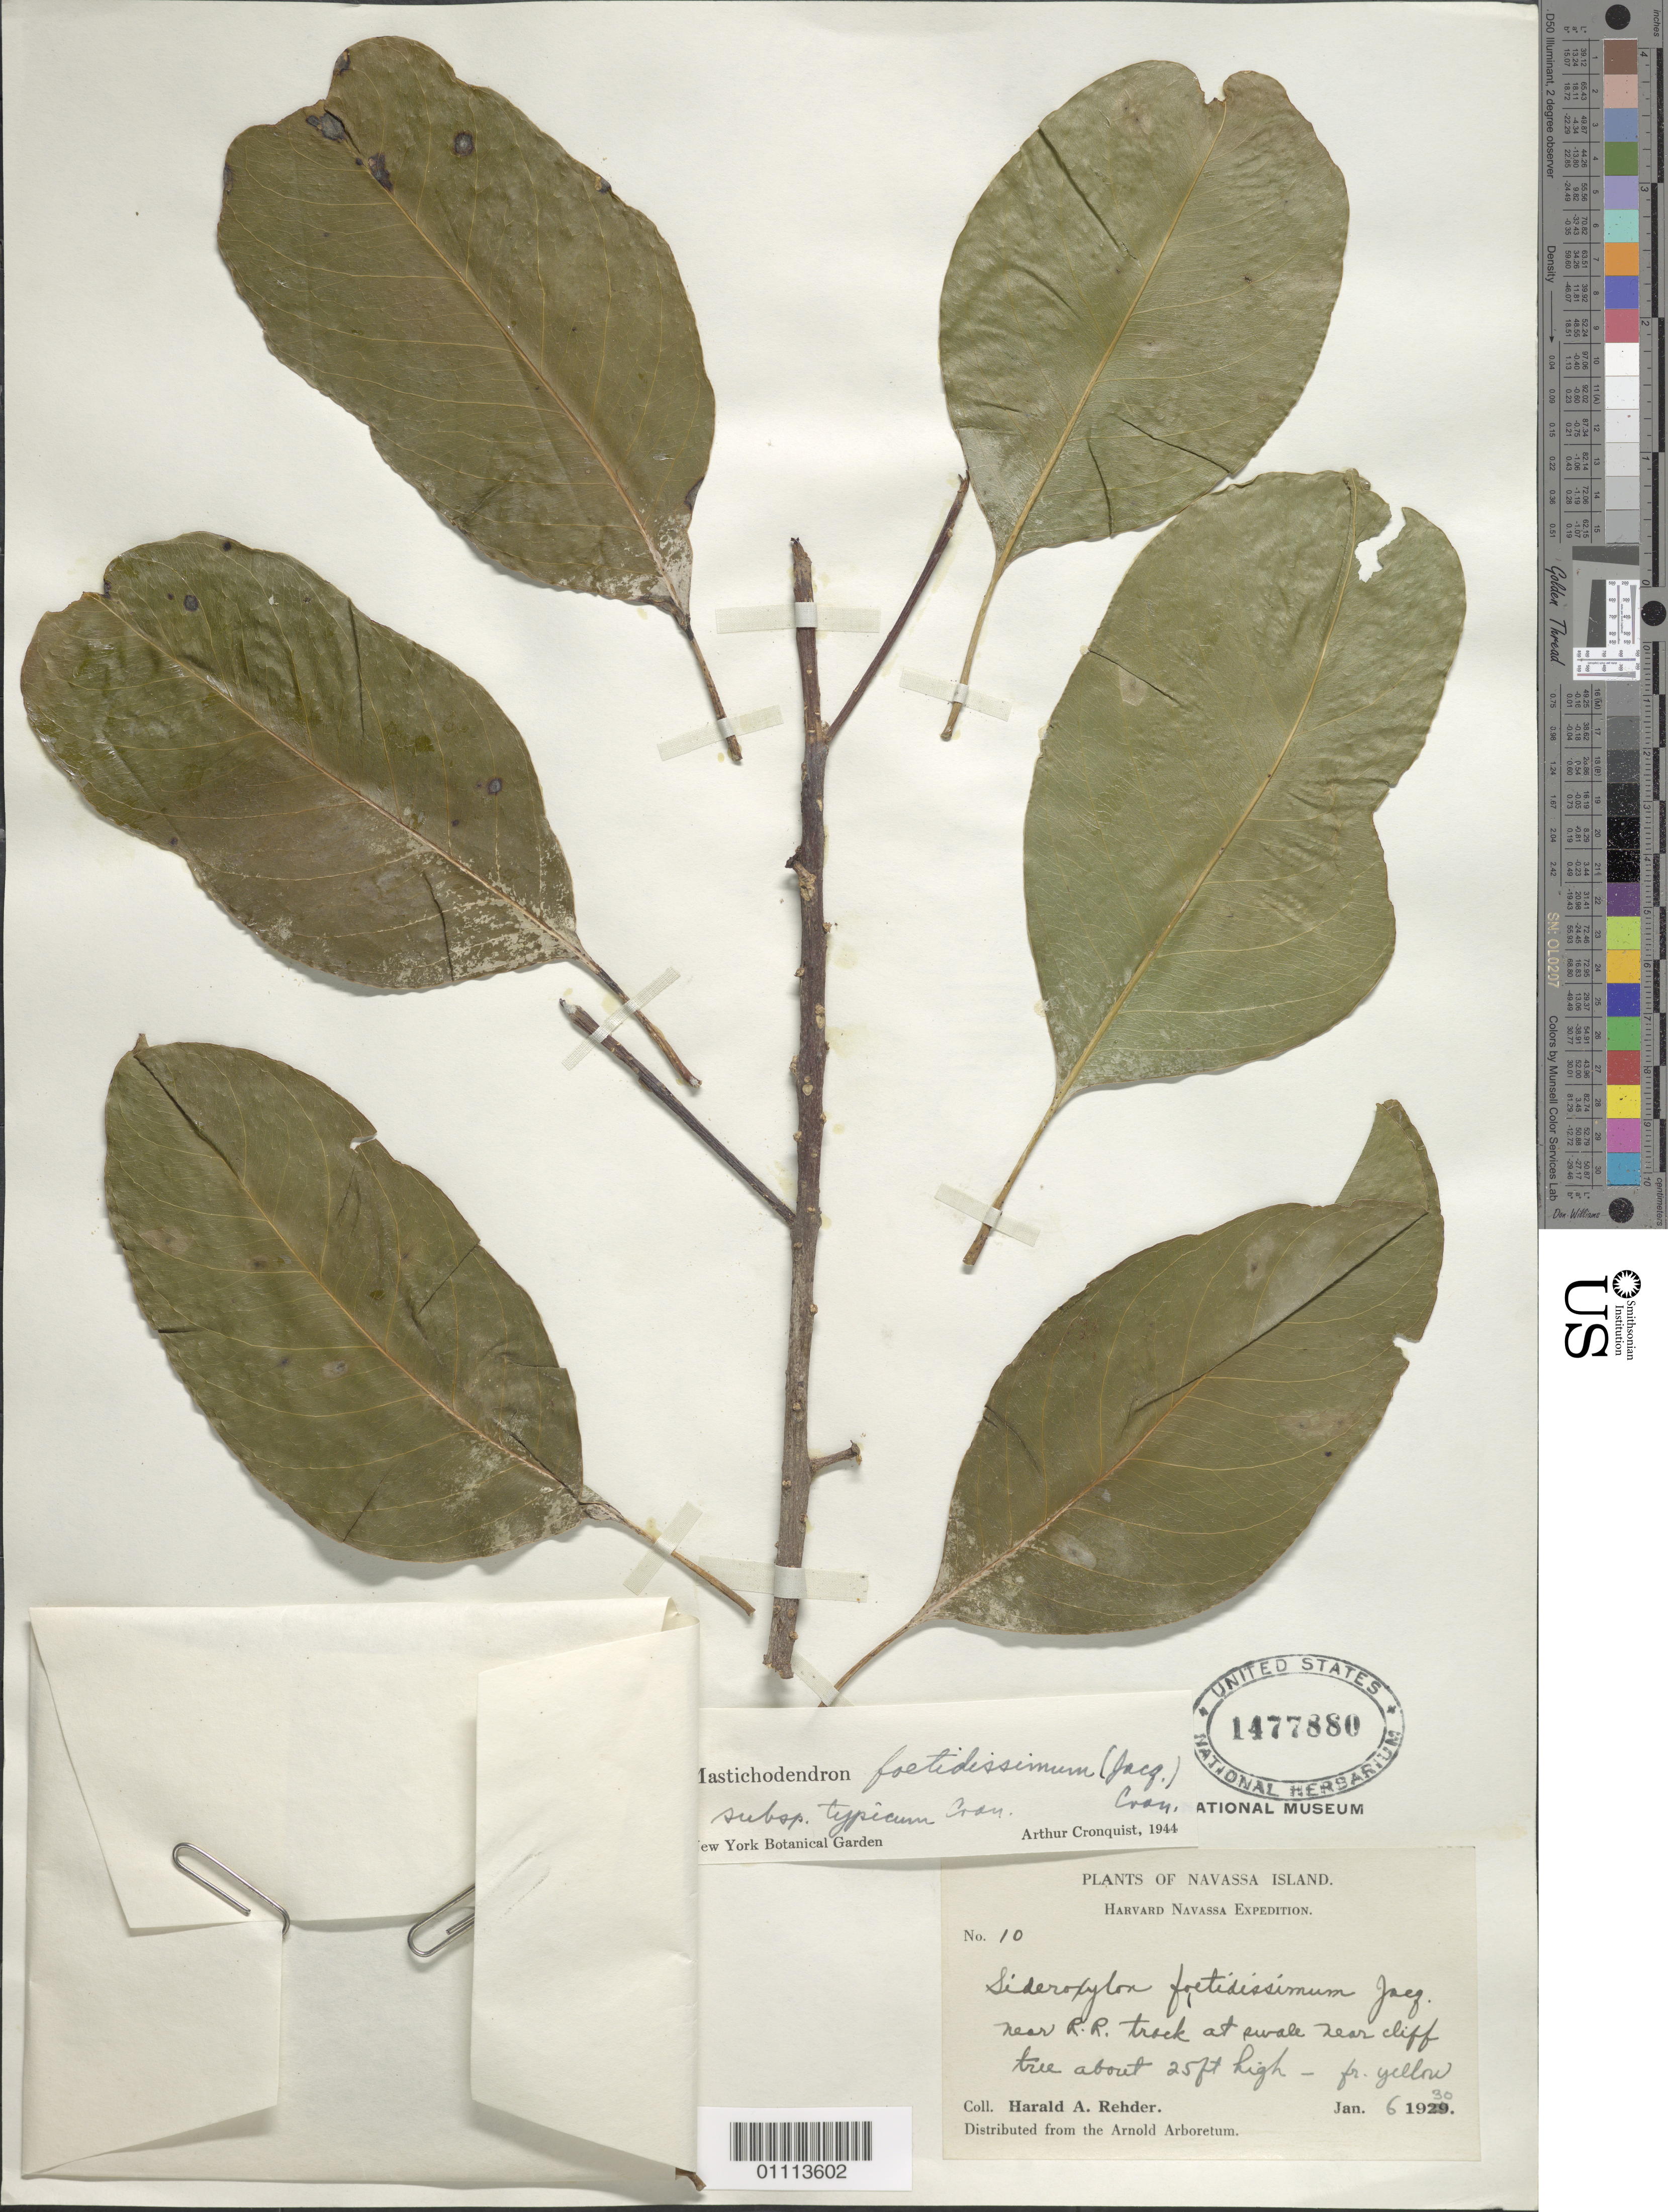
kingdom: Plantae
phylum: Tracheophyta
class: Magnoliopsida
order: Ericales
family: Sapotaceae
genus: Sideroxylon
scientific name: Sideroxylon foetidissimum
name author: Jacq.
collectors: A. Rehder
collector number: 10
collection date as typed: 06 Jan 1930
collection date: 1930-01-06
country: Navassa Island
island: Navassa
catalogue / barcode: US 1477880